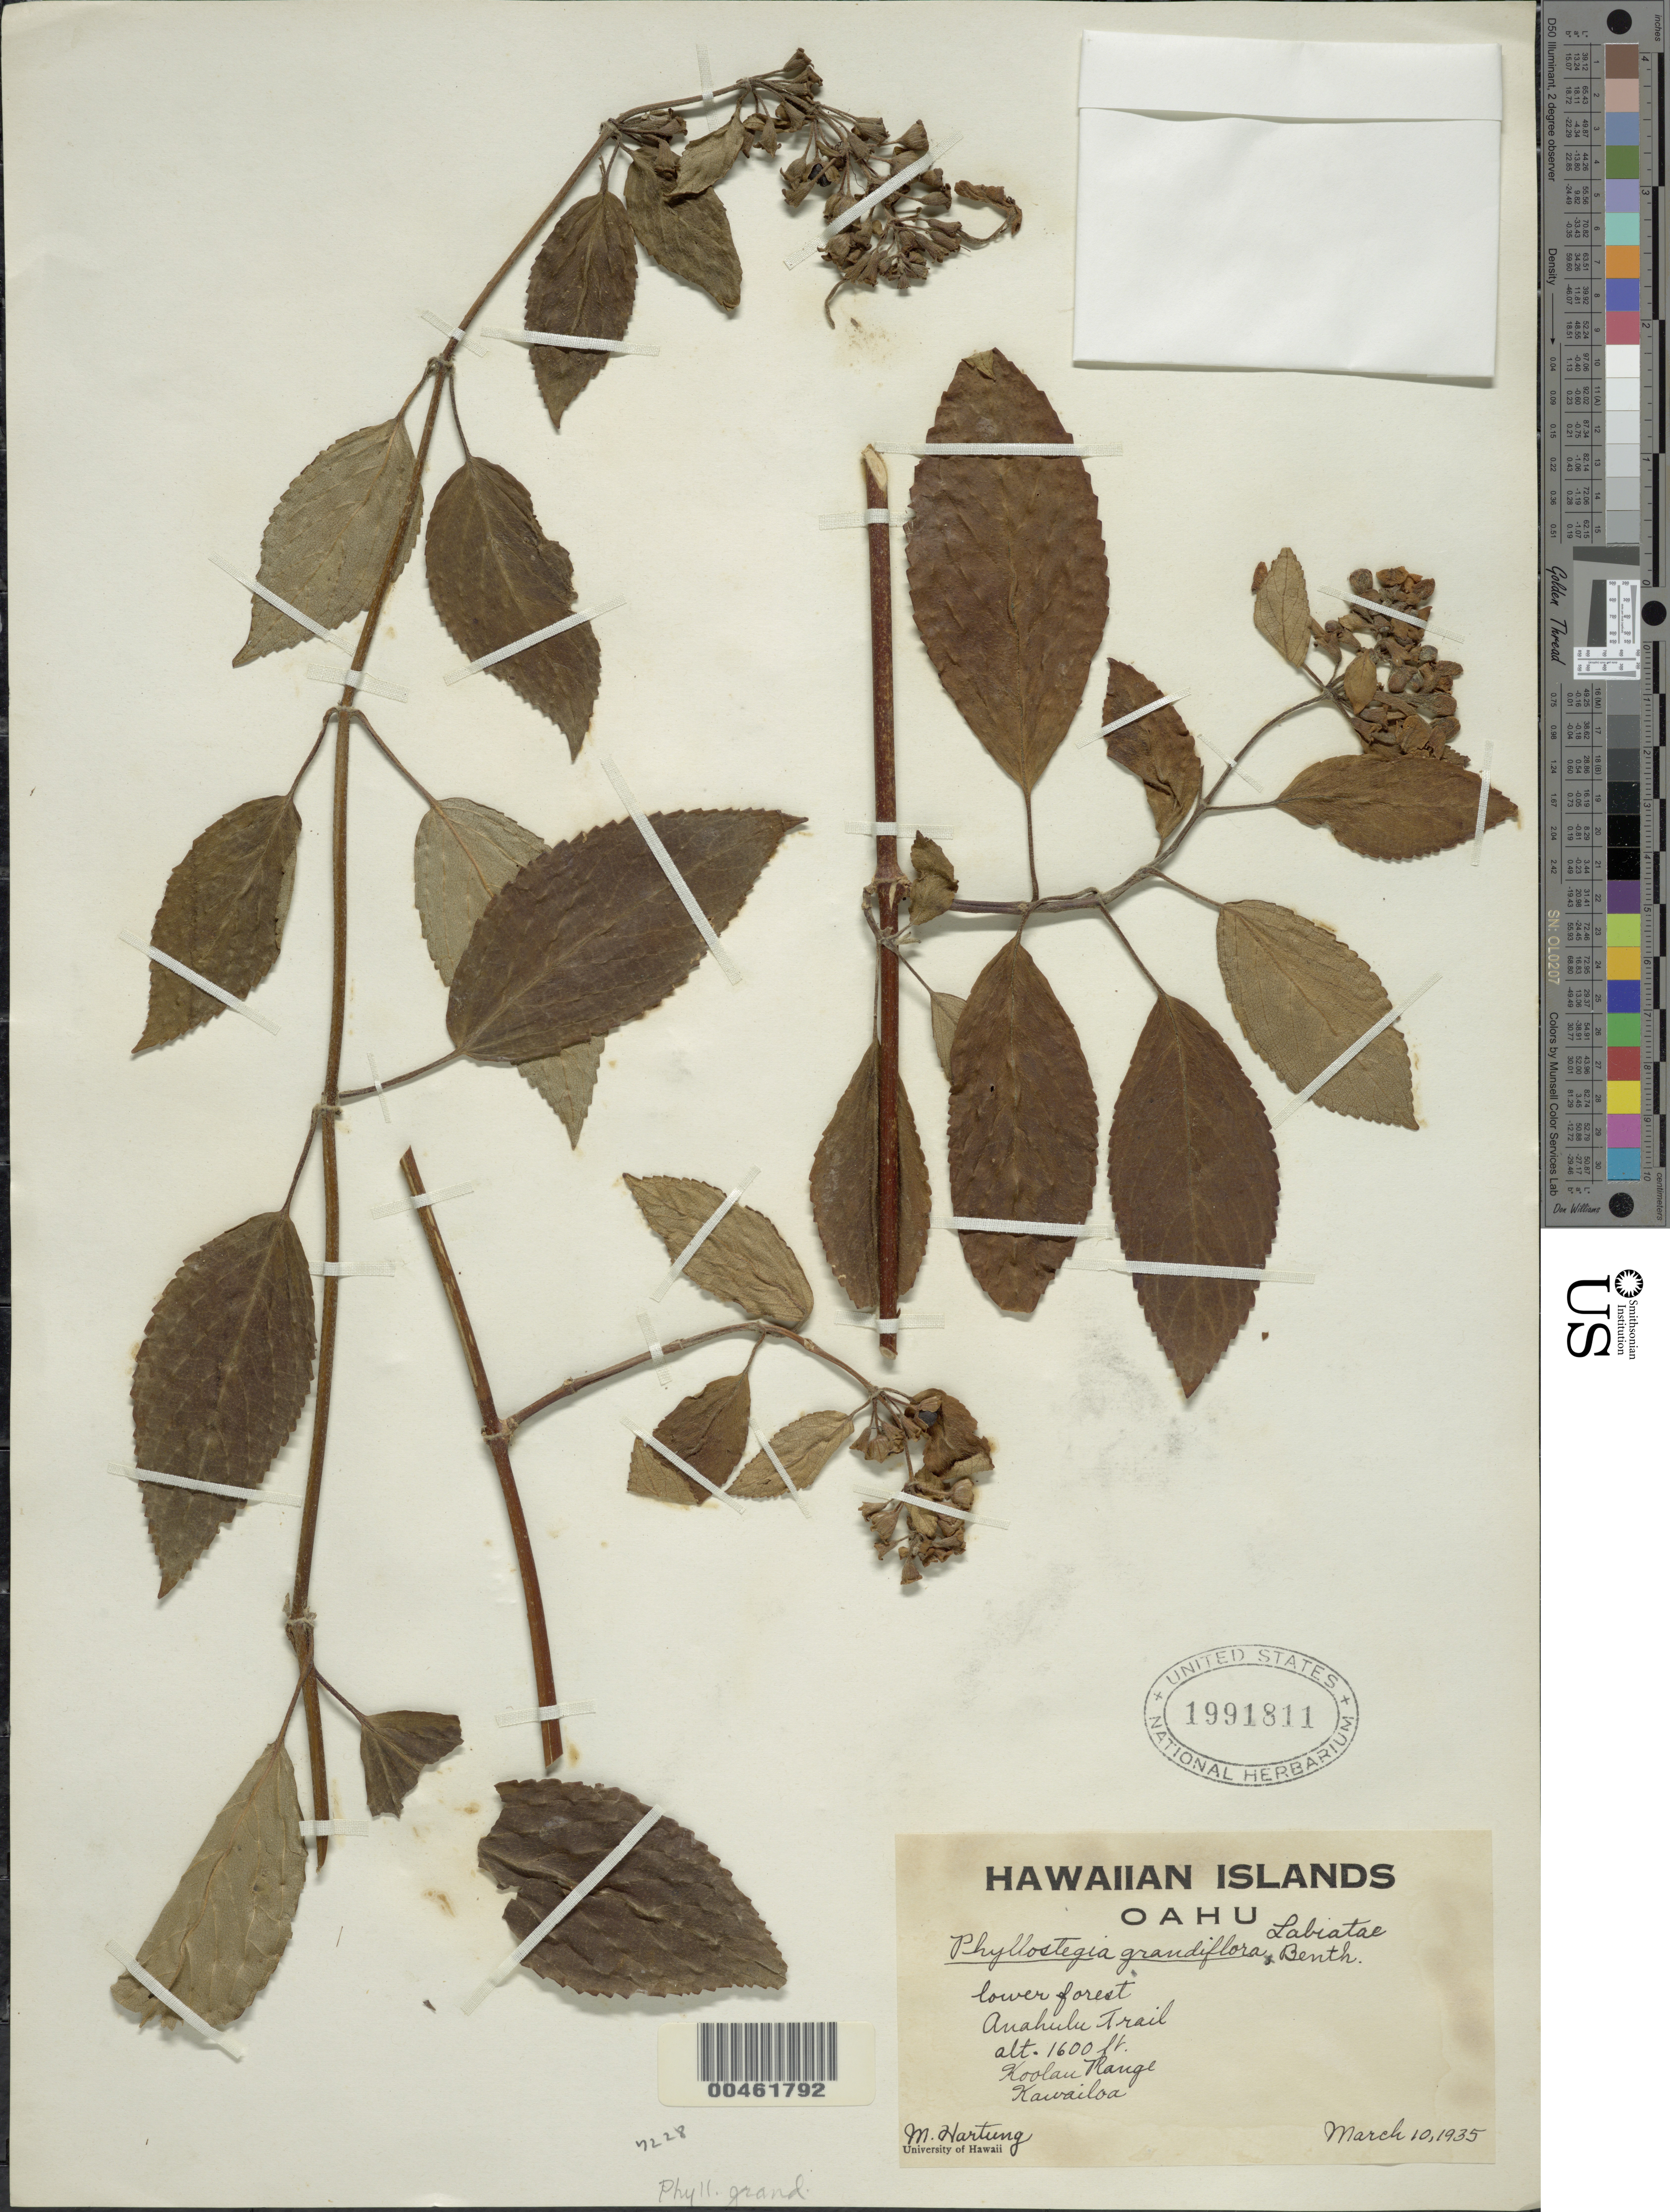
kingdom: Plantae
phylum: Tracheophyta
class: Magnoliopsida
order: Lamiales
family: Lamiaceae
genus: Phyllostegia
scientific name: Phyllostegia grandiflora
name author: (Gaudich.) Benth.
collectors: M. Hartung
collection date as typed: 10 Mar 1935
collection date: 1935-03-10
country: United States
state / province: Hawaii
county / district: Honolulu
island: Oahu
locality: Anahulu Trail, Koolau Range, Kawailoa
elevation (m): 488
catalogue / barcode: US 1991811